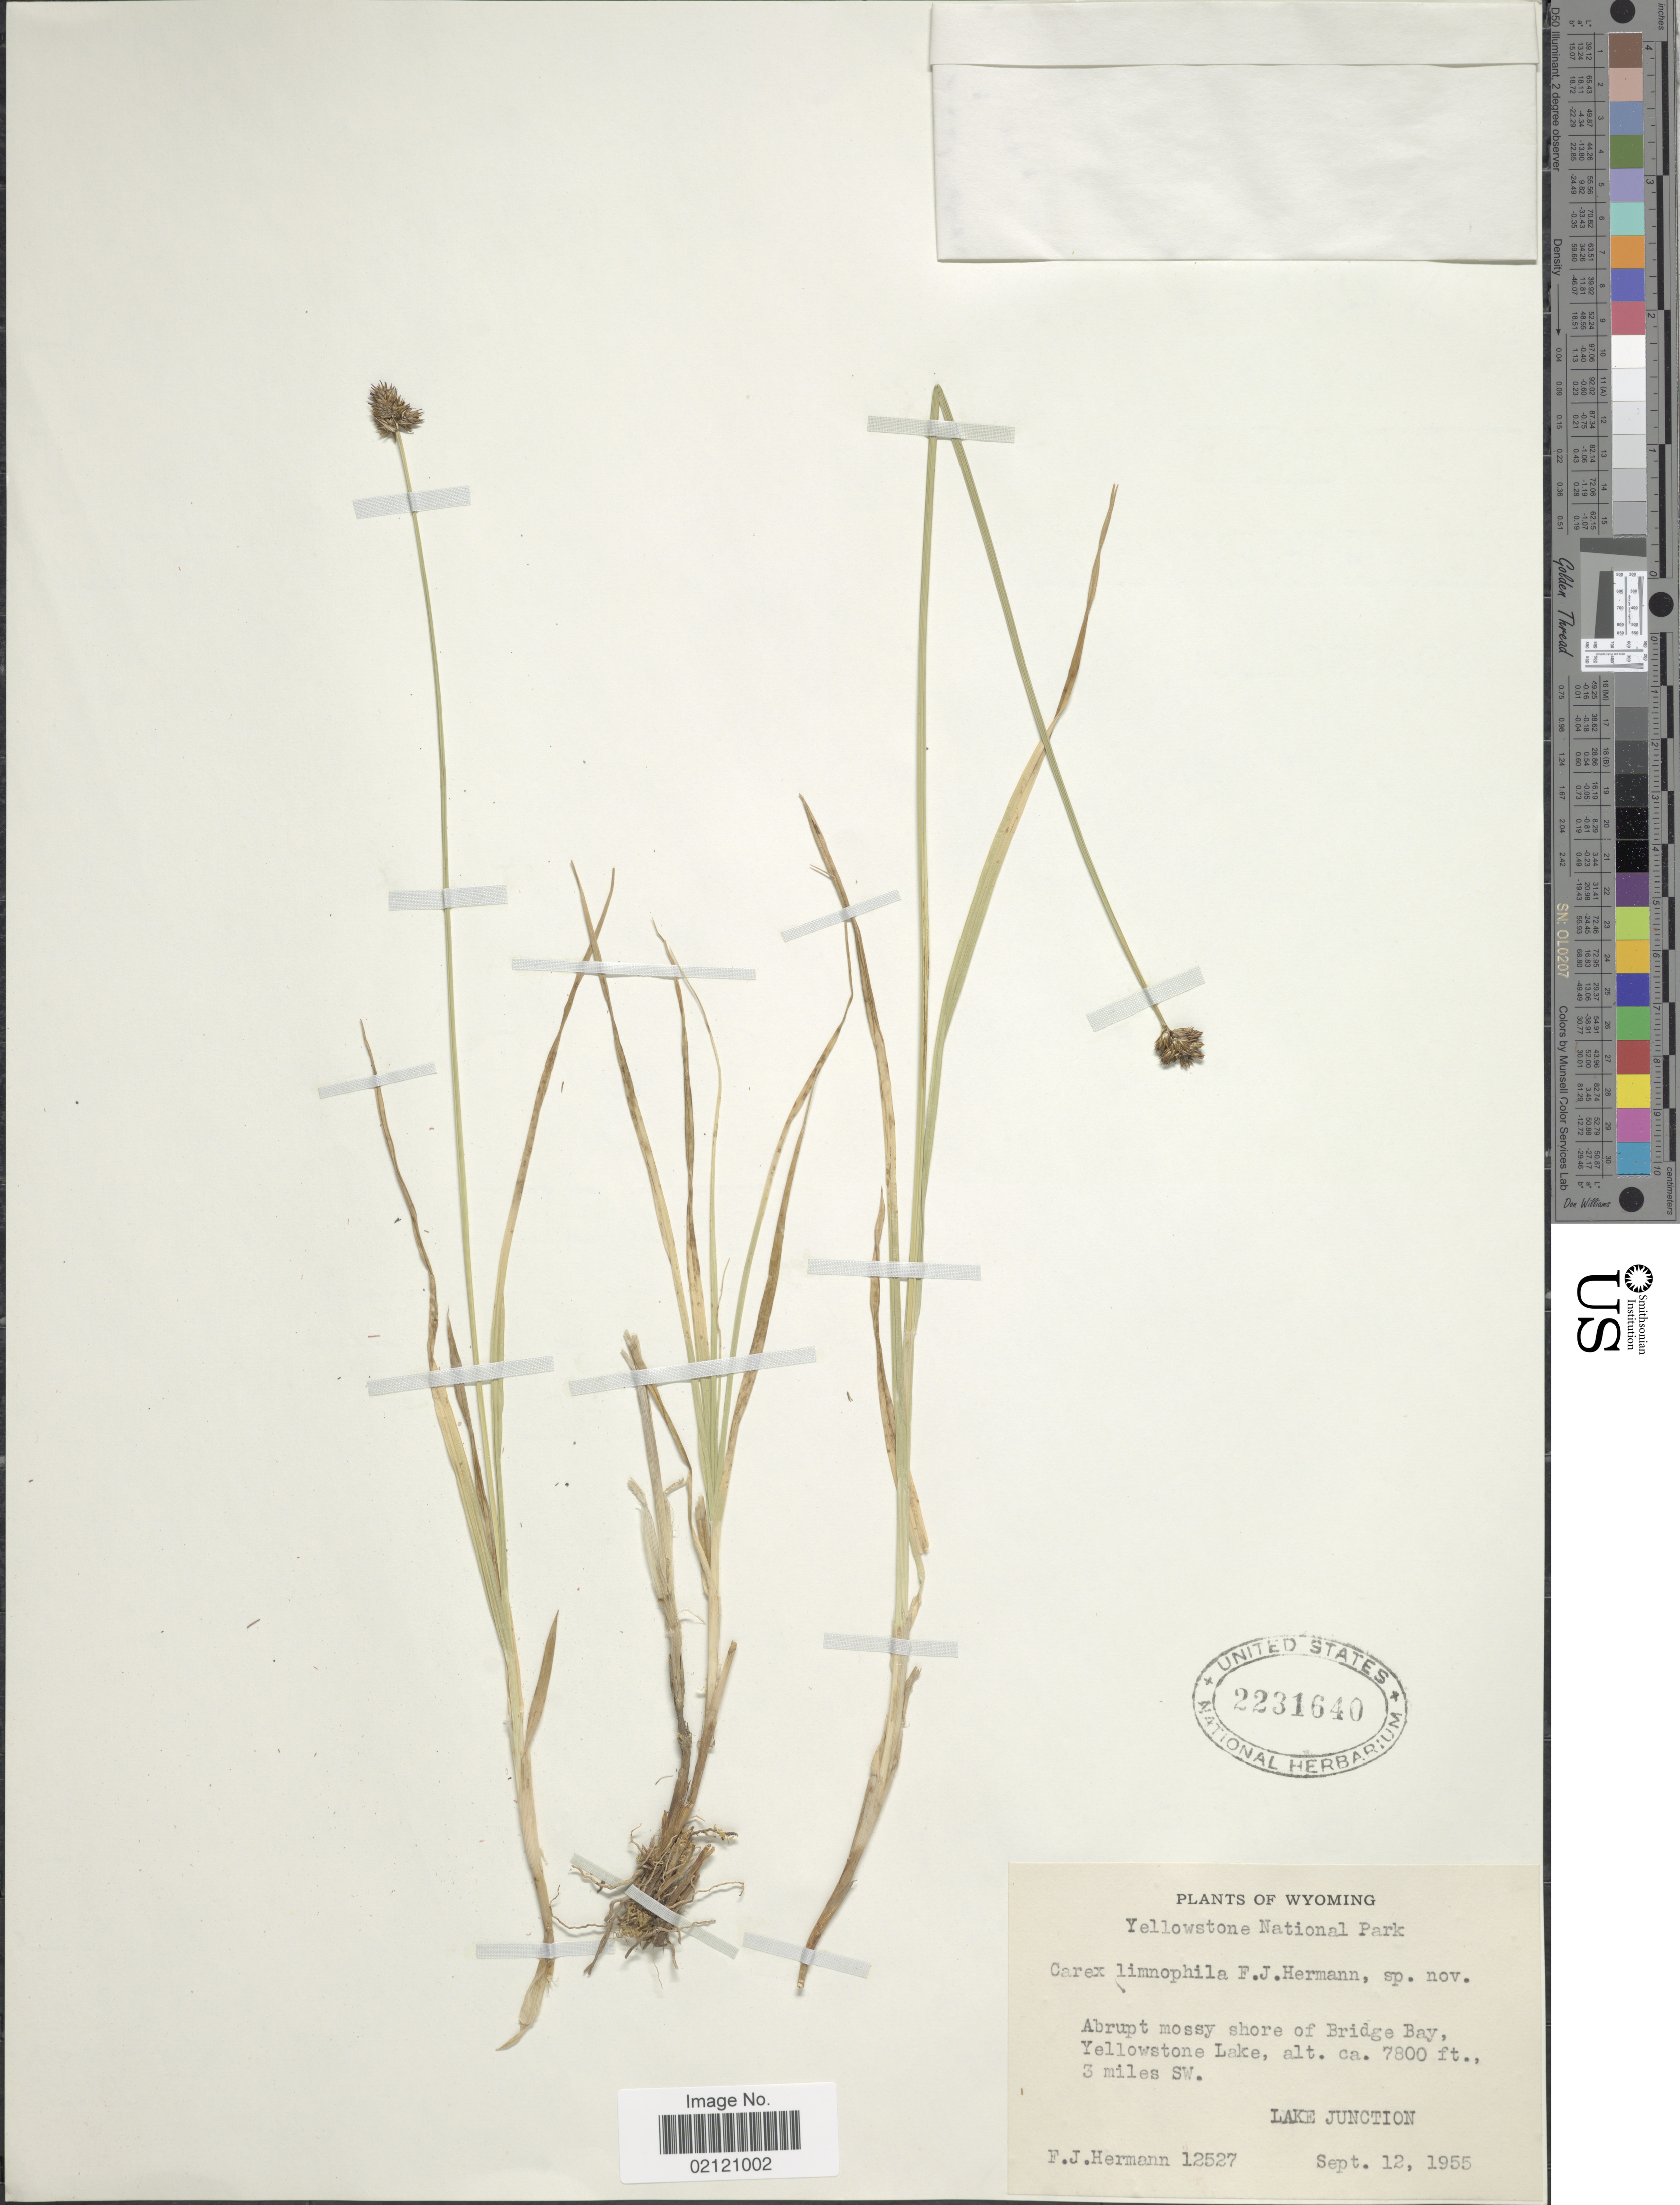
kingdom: Plantae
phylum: Tracheophyta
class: Liliopsida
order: Poales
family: Cyperaceae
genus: Carex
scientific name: Carex microptera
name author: Mack.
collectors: F. J. Hermann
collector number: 12527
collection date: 1955-09-12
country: United States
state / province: Wyoming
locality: Yellowstone National Park, Abrupt mossy shore of Bridge Bay, Yellowstone Lake, 3 miles SW. Lake Junction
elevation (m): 2377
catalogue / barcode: US 2231640